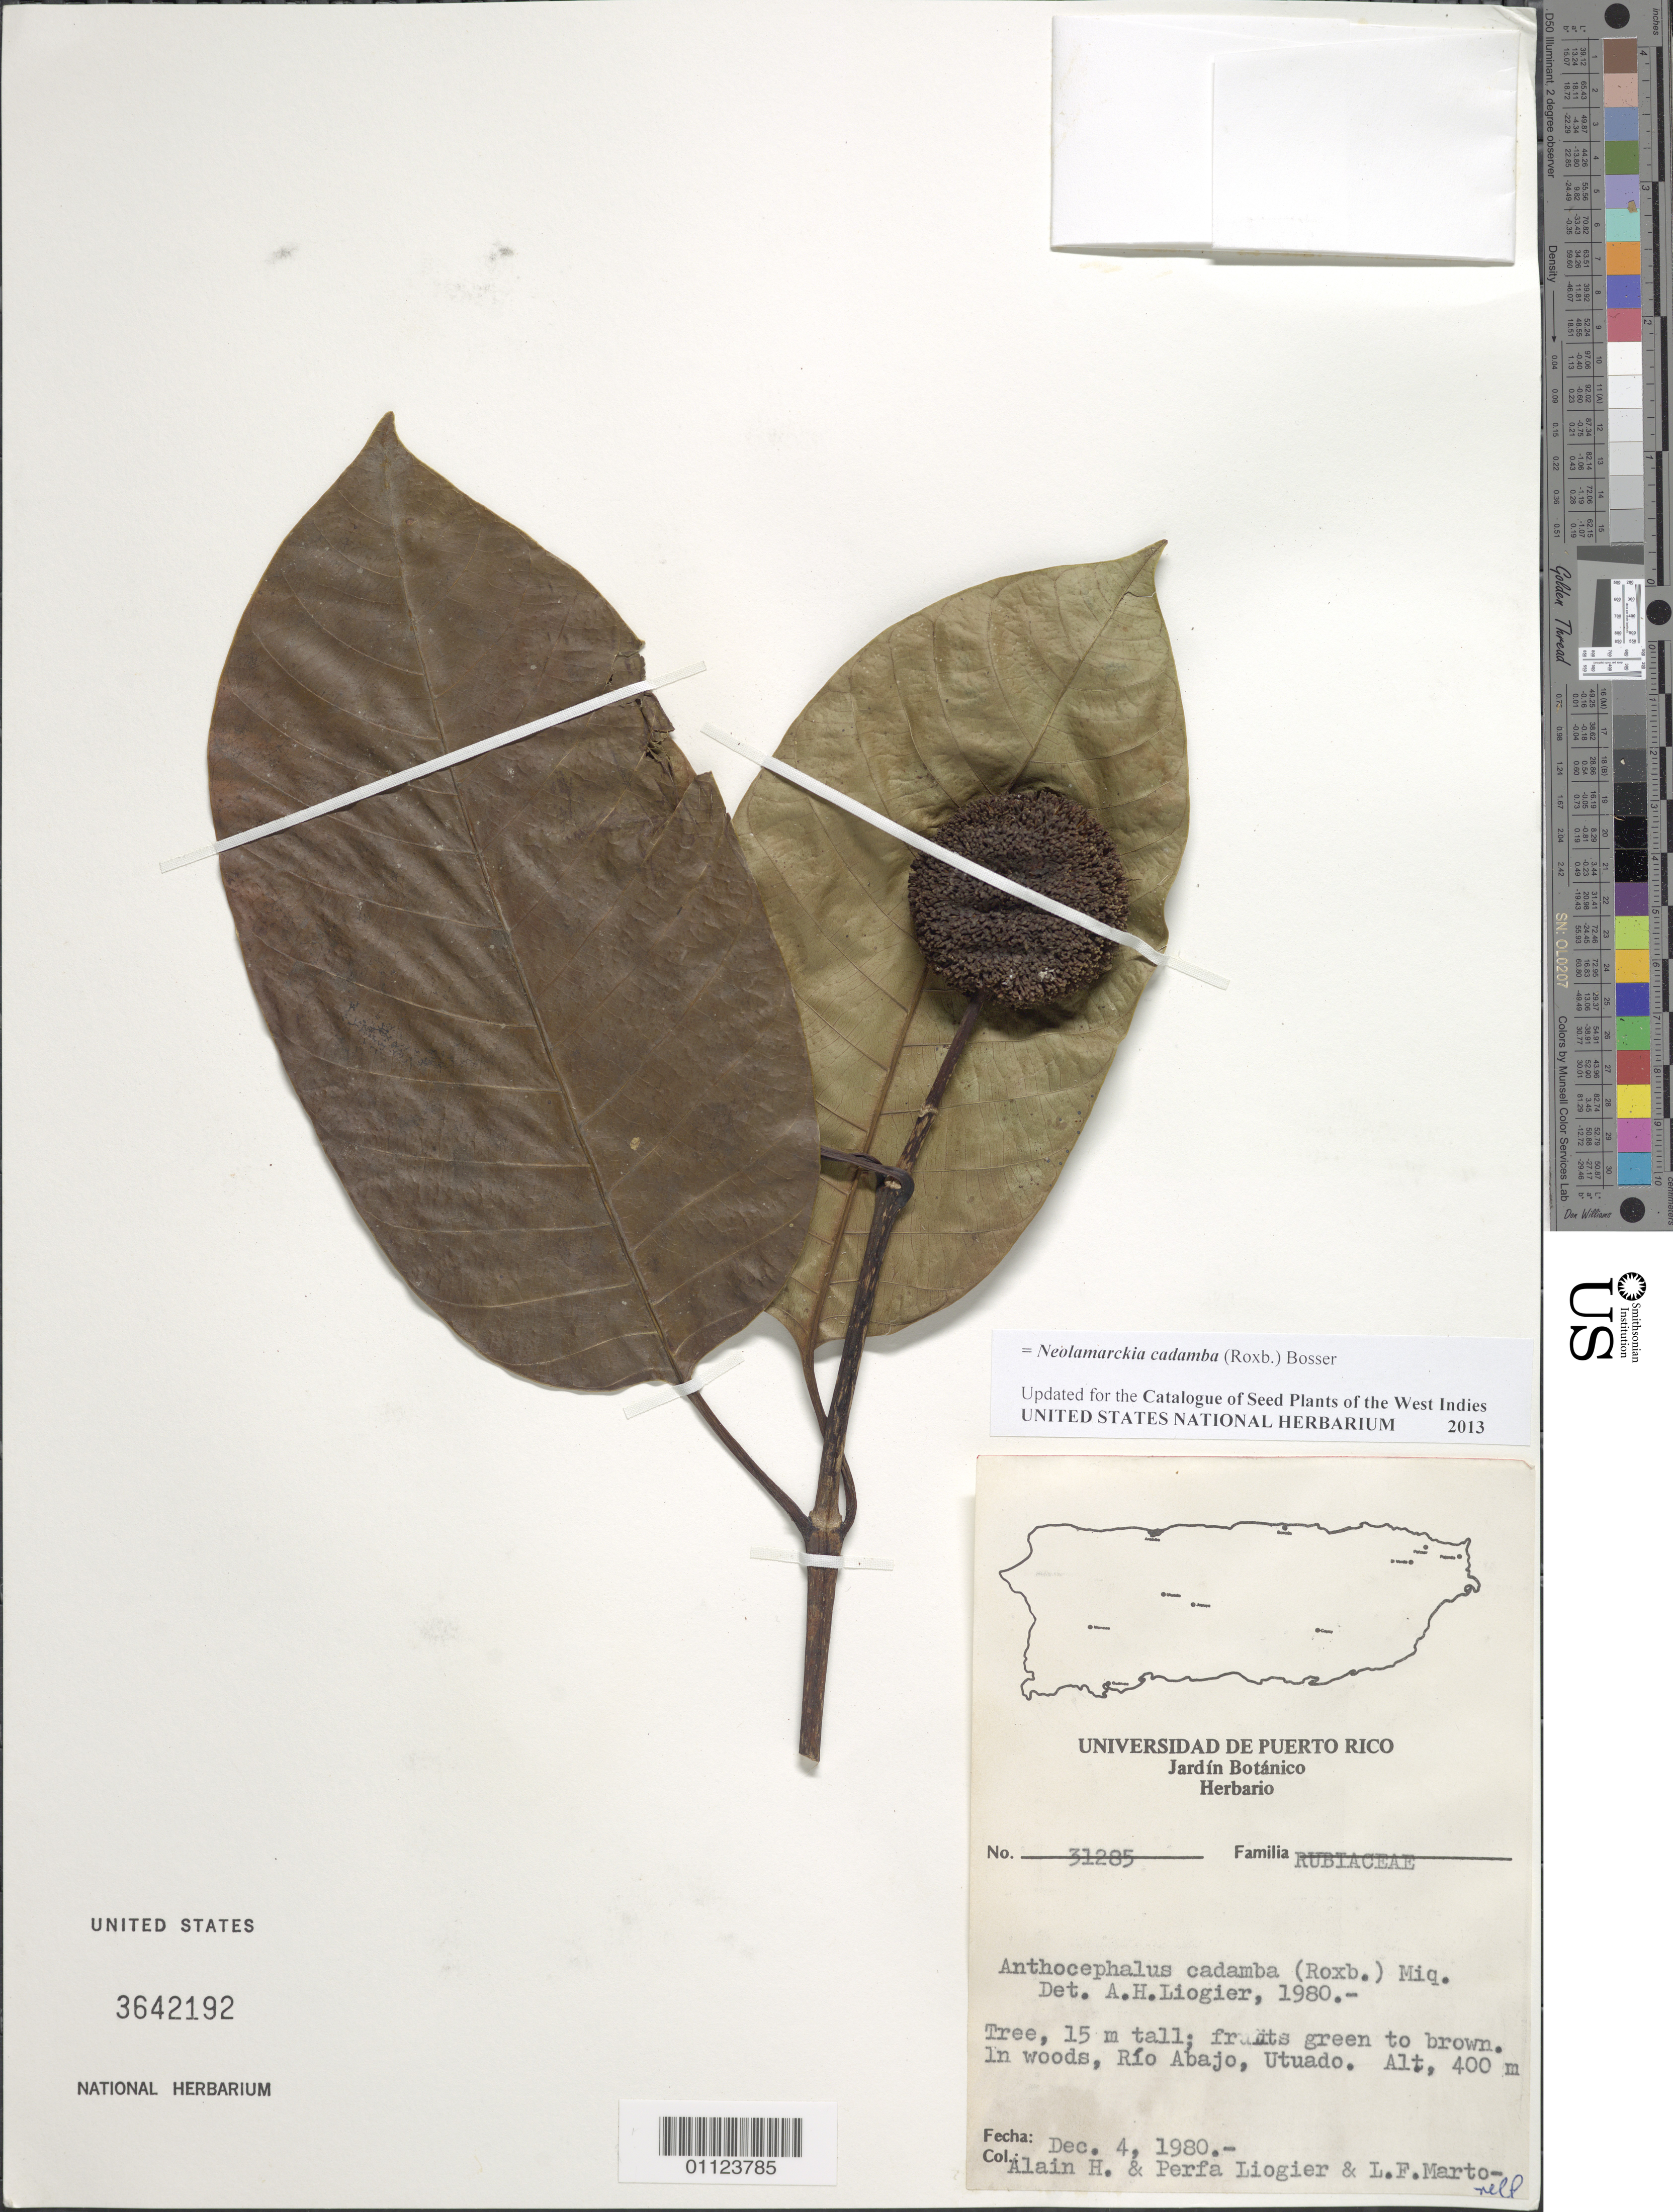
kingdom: Plantae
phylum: Tracheophyta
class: Magnoliopsida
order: Gentianales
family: Rubiaceae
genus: Neolamarckia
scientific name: Neolamarckia cadamba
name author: (Roxb.) Bosser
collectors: A. H. Liogier, M. P. Liogier & L. Martorell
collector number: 31285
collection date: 1980-12-04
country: Puerto Rico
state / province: Utuado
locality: Río Abajo, Utuado.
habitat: In woods.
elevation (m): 400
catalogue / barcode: US 3642192